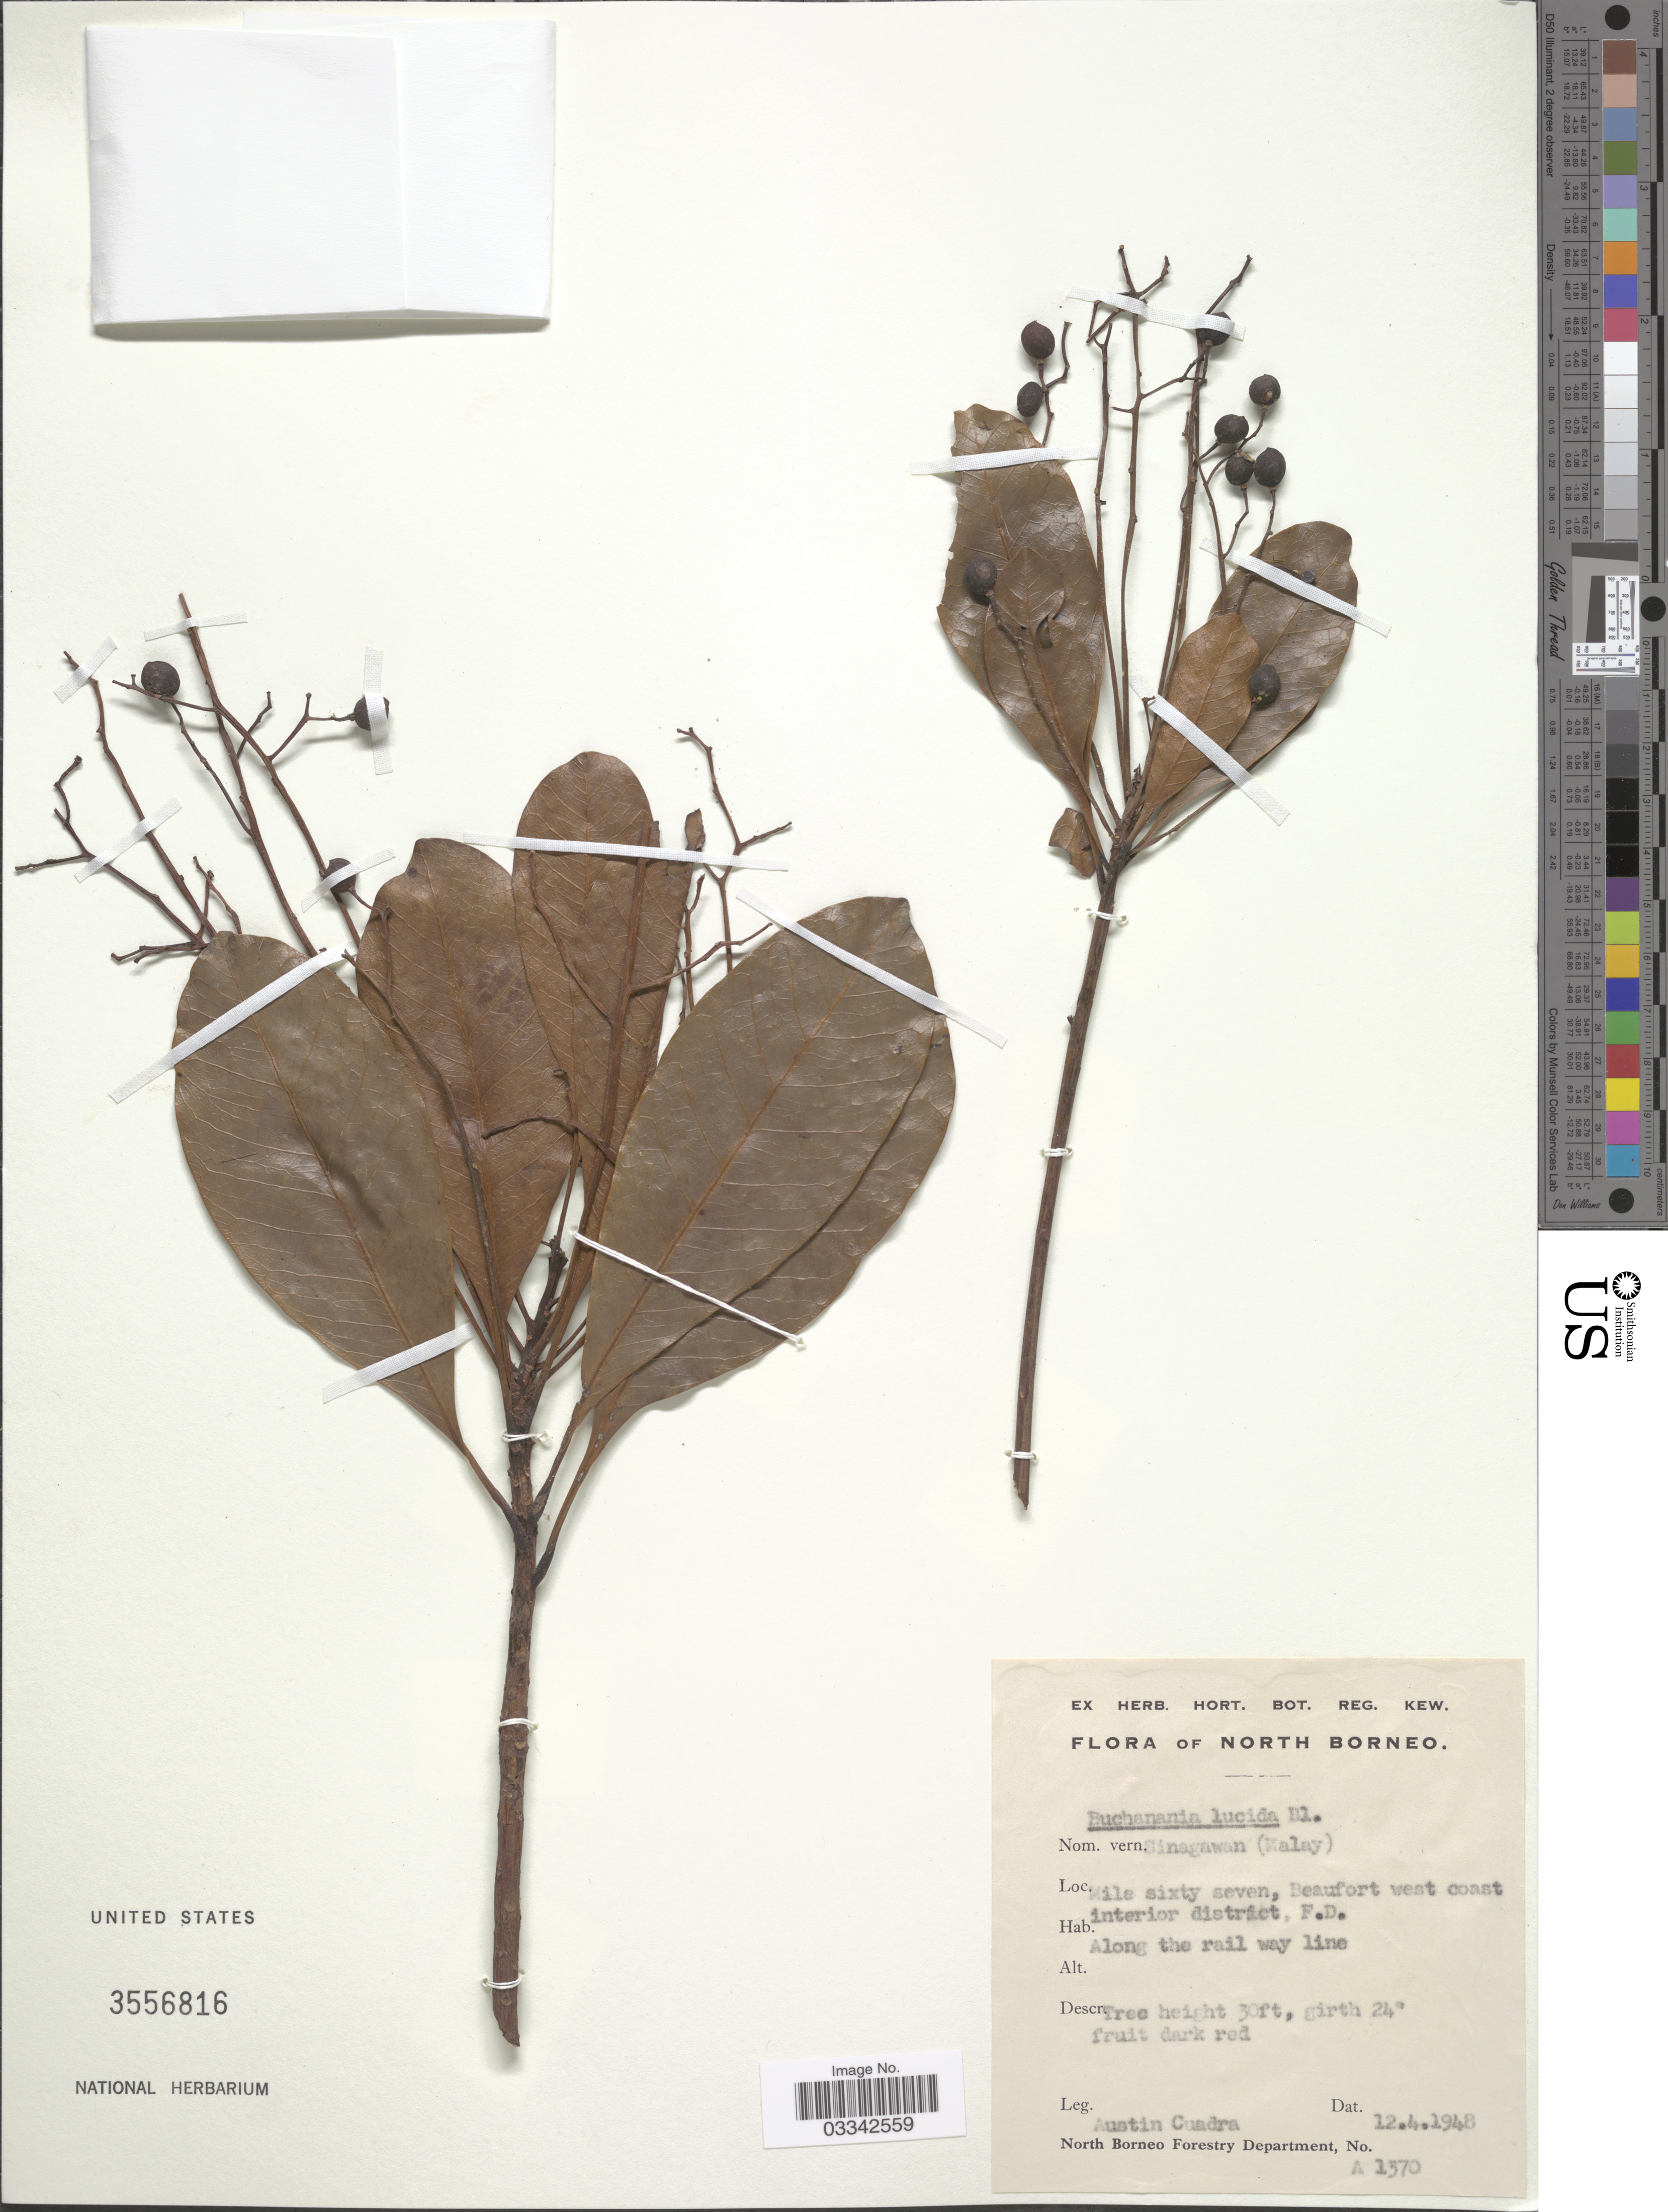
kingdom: Plantae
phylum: Tracheophyta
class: Magnoliopsida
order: Sapindales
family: Anacardiaceae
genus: Buchanania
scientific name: Buchanania arborescens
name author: (Blume) Blume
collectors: A. Cuadra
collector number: A 1370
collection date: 1948-04-12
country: Malaysia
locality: North Borneo. Mile sixty seven, Beaufort west coast interior district, F.D. Along the rail way line.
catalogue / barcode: US 3556816